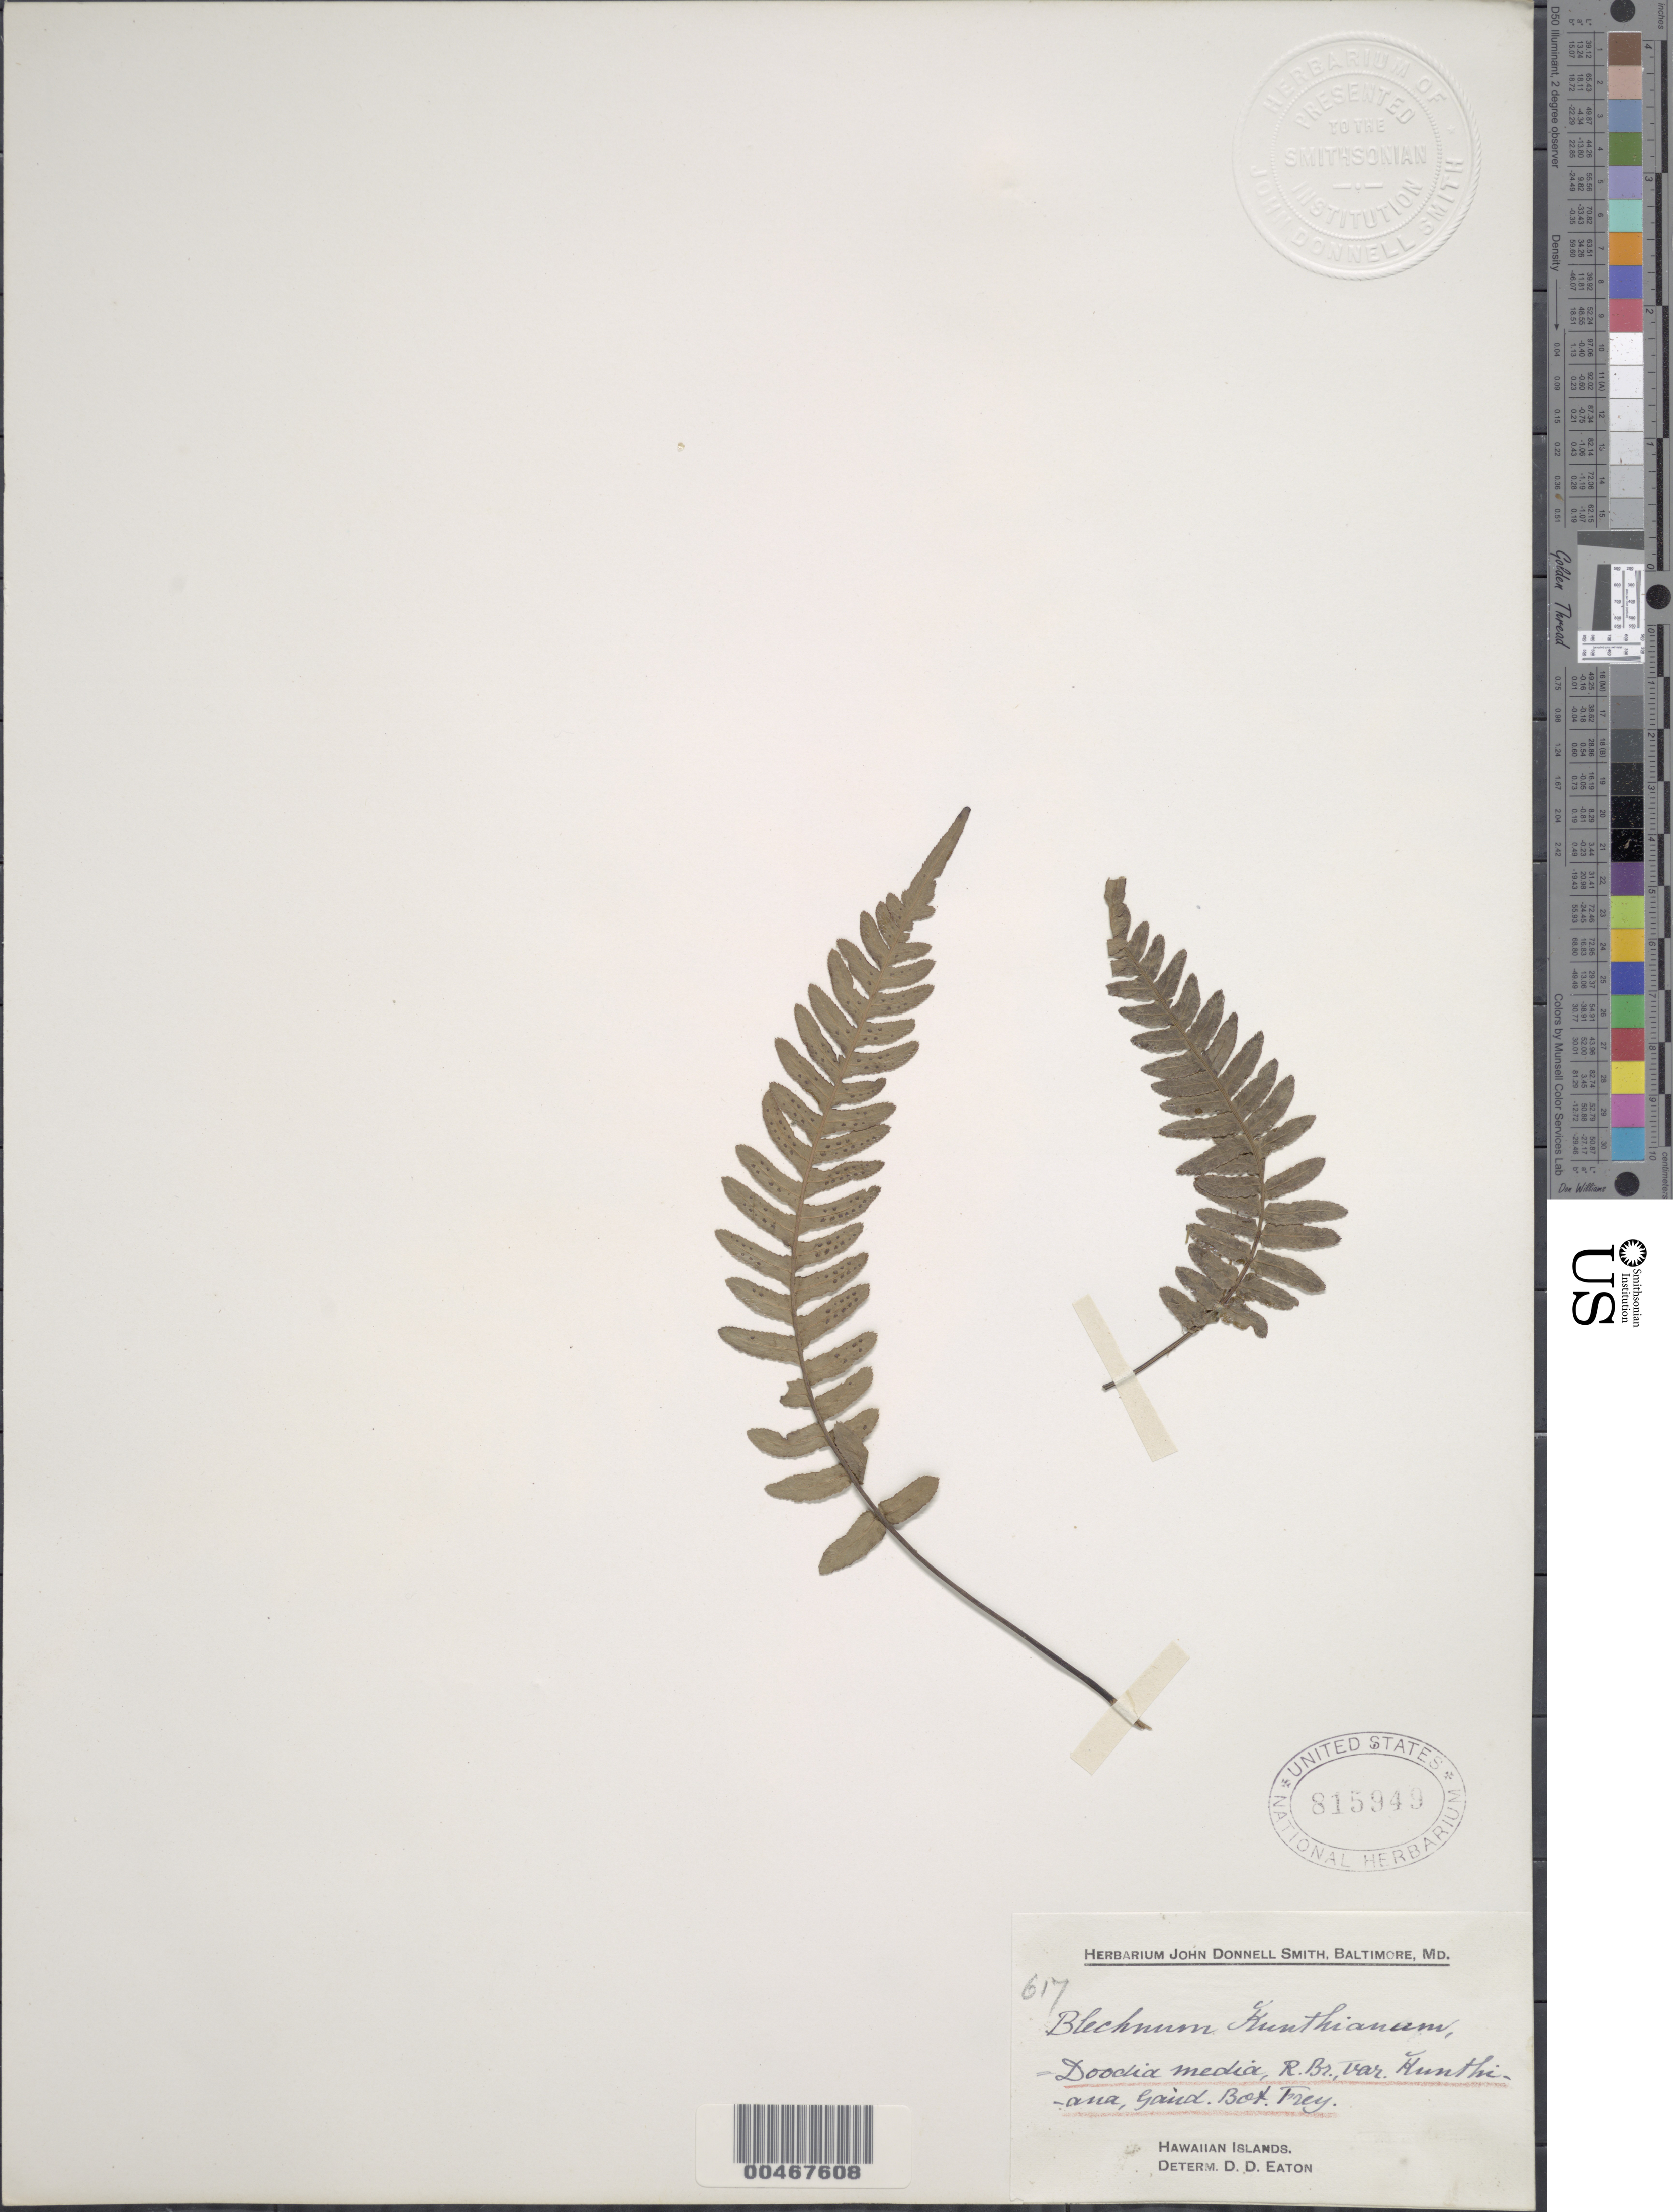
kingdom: Plantae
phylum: Tracheophyta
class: Polypodiopsida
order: Polypodiales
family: Blechnaceae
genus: Doodia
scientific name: Doodia kunthiana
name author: Gaudich.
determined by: Wagner, W. L., (BOT), Smithsonian Institution - National Museum of Natural History (UNITED STATES)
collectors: J. Donnell Smith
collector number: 617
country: United States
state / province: Hawaii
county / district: Hawaii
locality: Hawaiian Islands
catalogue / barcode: US 815949